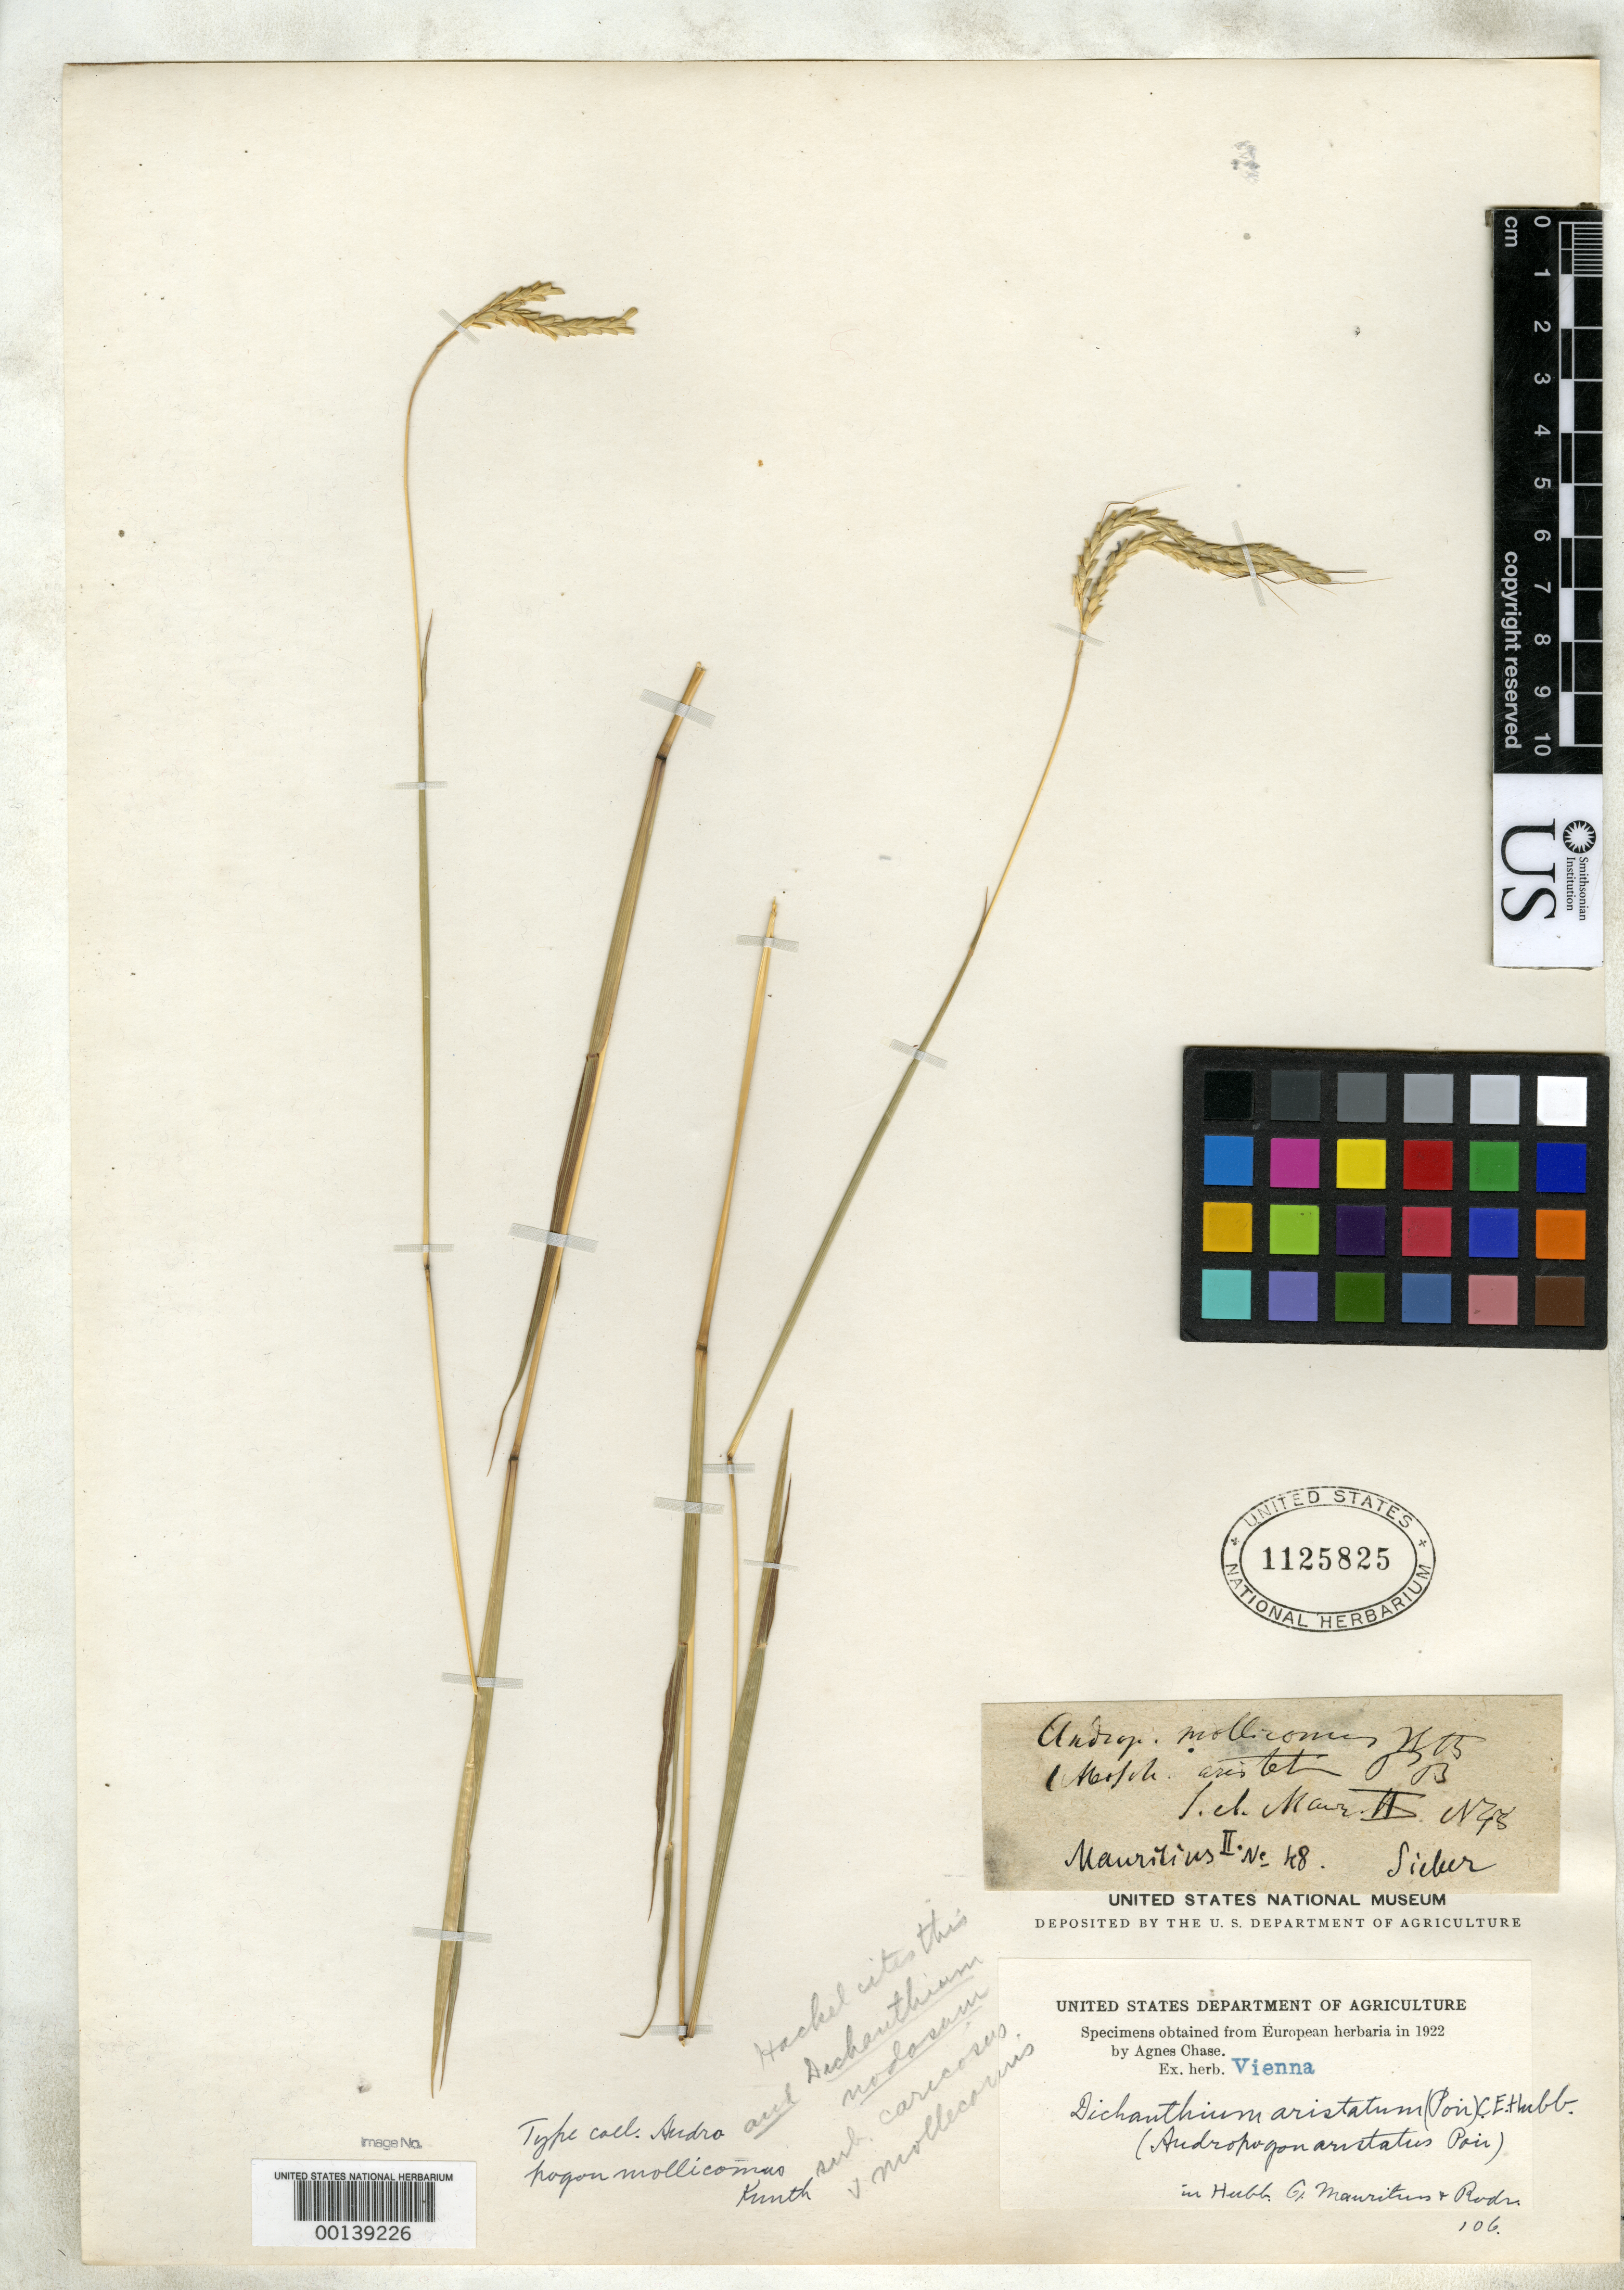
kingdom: Plantae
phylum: Tracheophyta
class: Liliopsida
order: Poales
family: Poaceae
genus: Andropogon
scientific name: Andropogon mollicomus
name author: Kunth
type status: Isotype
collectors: ex Sieb. herb. Maurit. Li.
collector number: Herb. No. 48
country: Mauritius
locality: Crescit in insulis Franciae et Timor.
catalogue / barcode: US 1125825